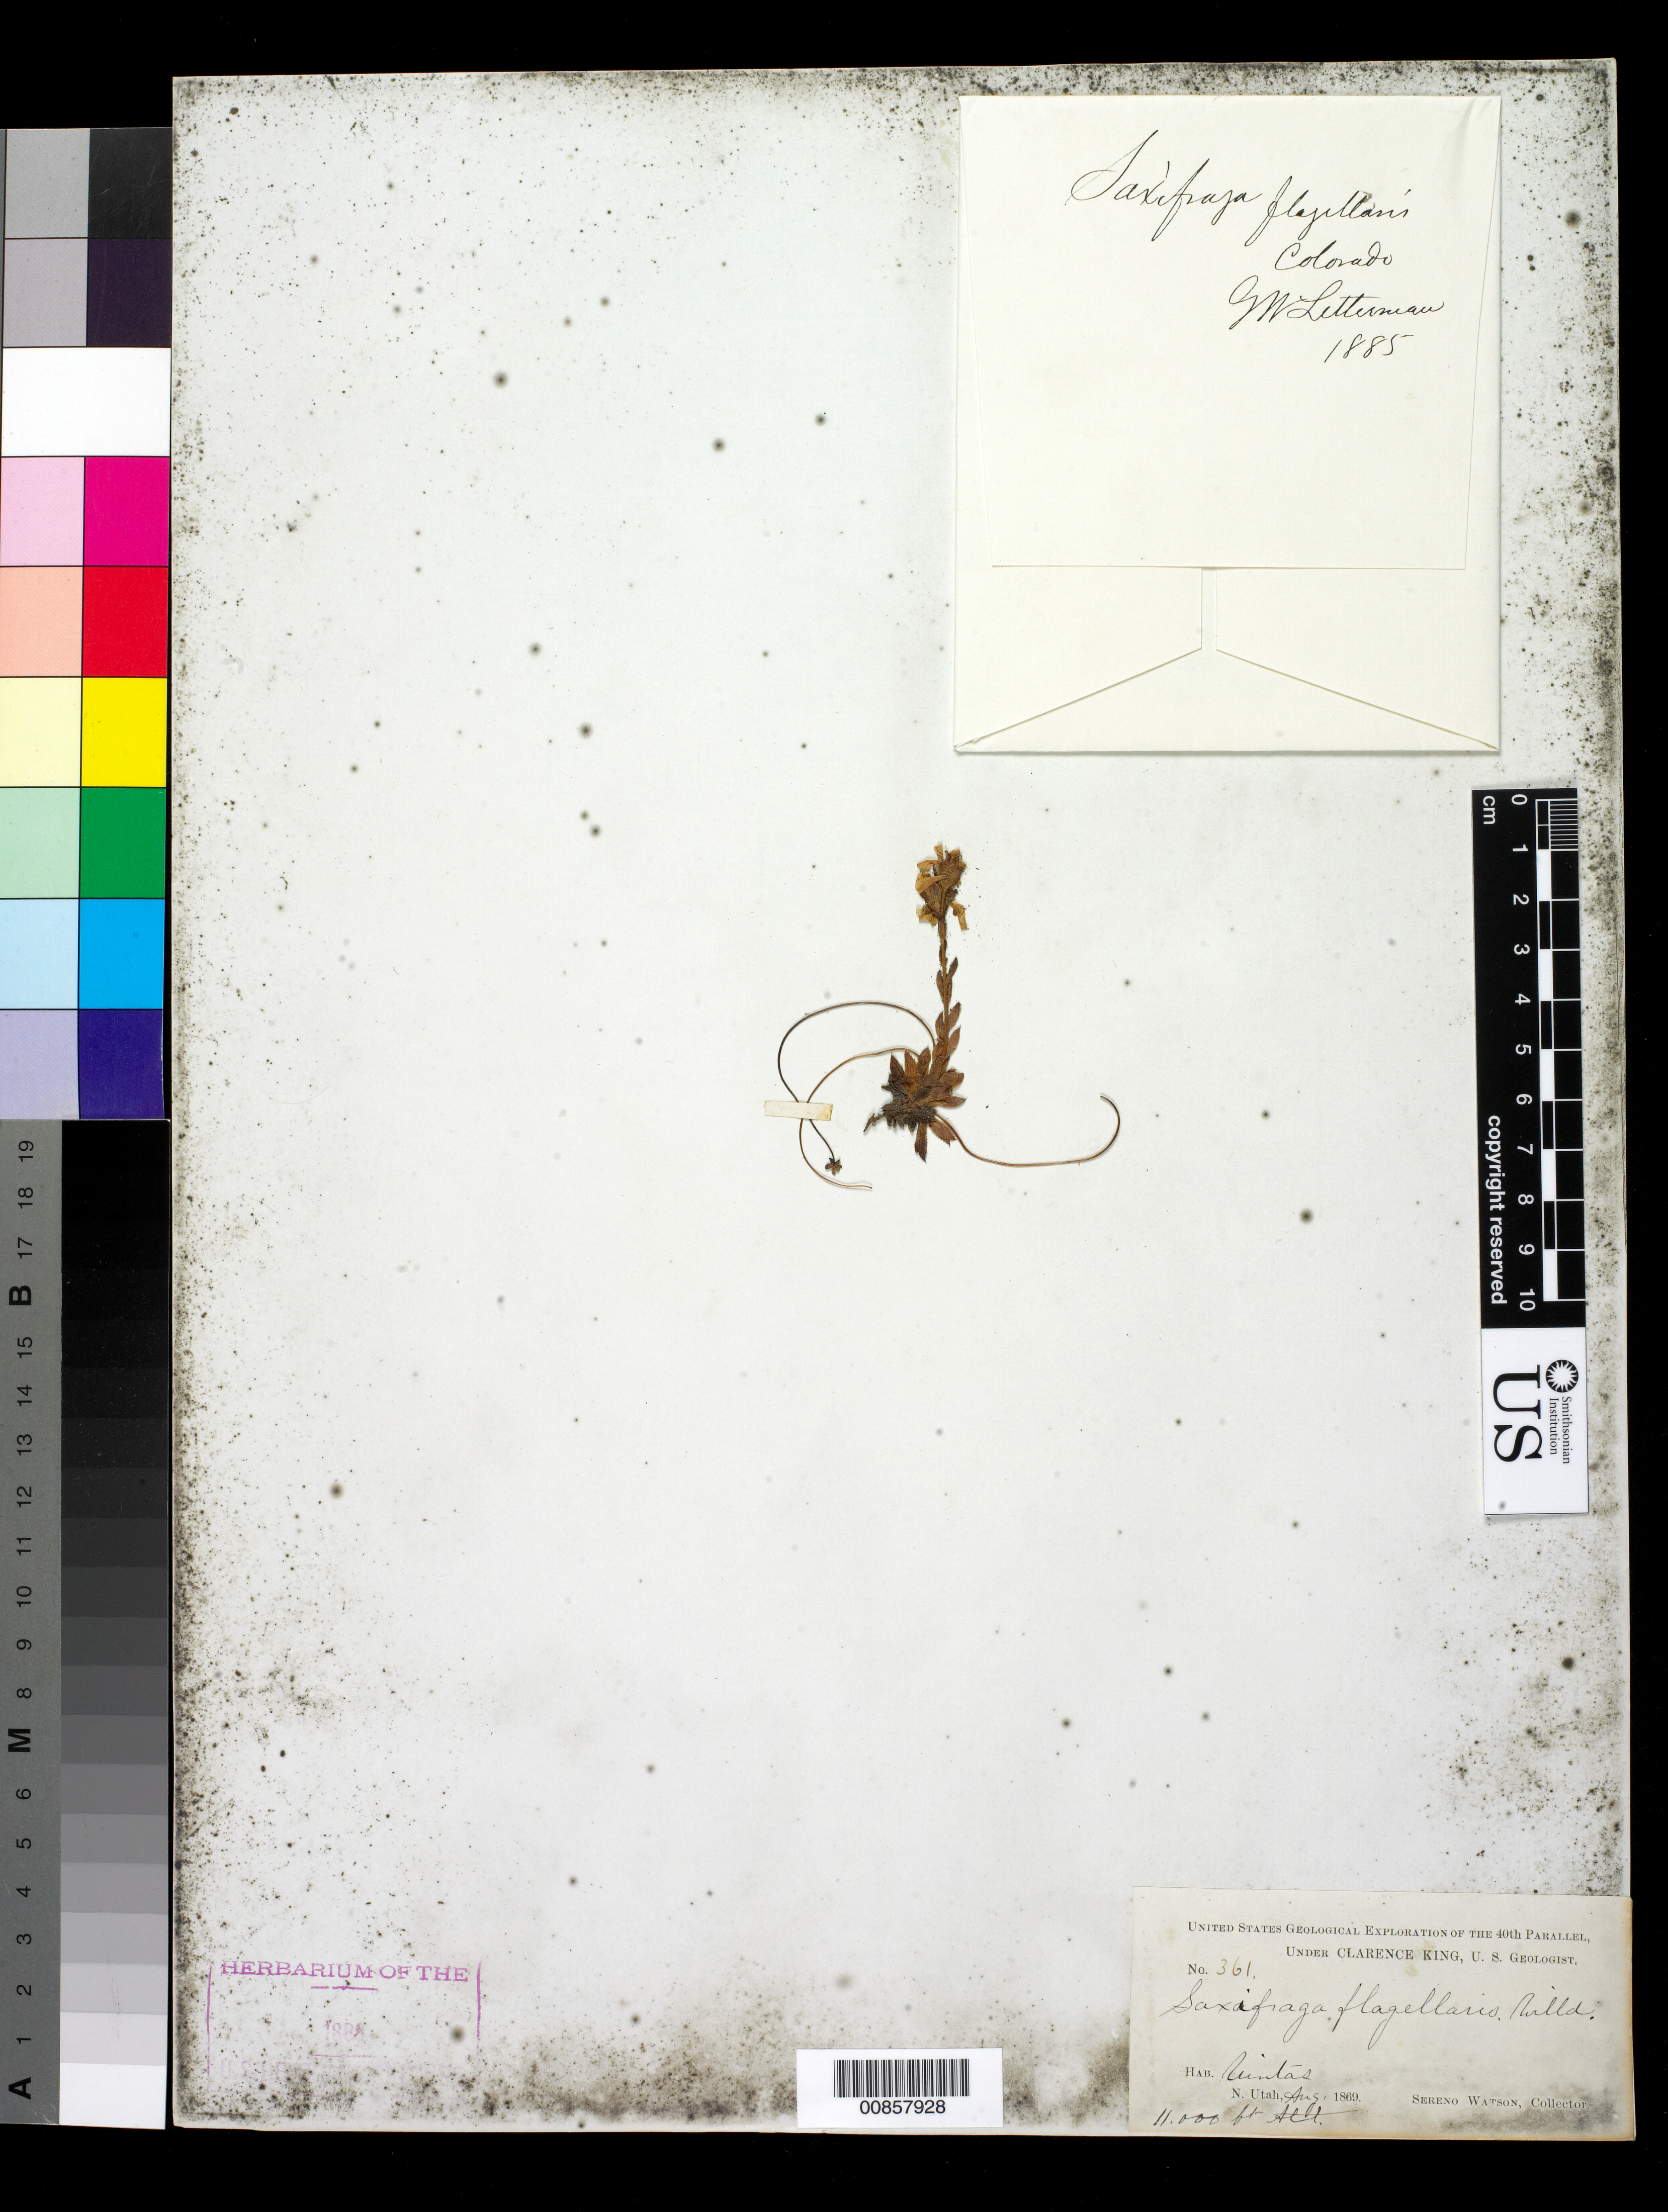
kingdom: Plantae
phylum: Tracheophyta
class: Magnoliopsida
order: Saxifragales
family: Saxifragaceae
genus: Saxifraga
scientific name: Saxifraga flagellaris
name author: Willd. ex Sternb.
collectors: S. Watson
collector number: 361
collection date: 1869-08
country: United States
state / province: Utah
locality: Uintas, N. Utah.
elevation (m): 3353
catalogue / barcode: US 99049